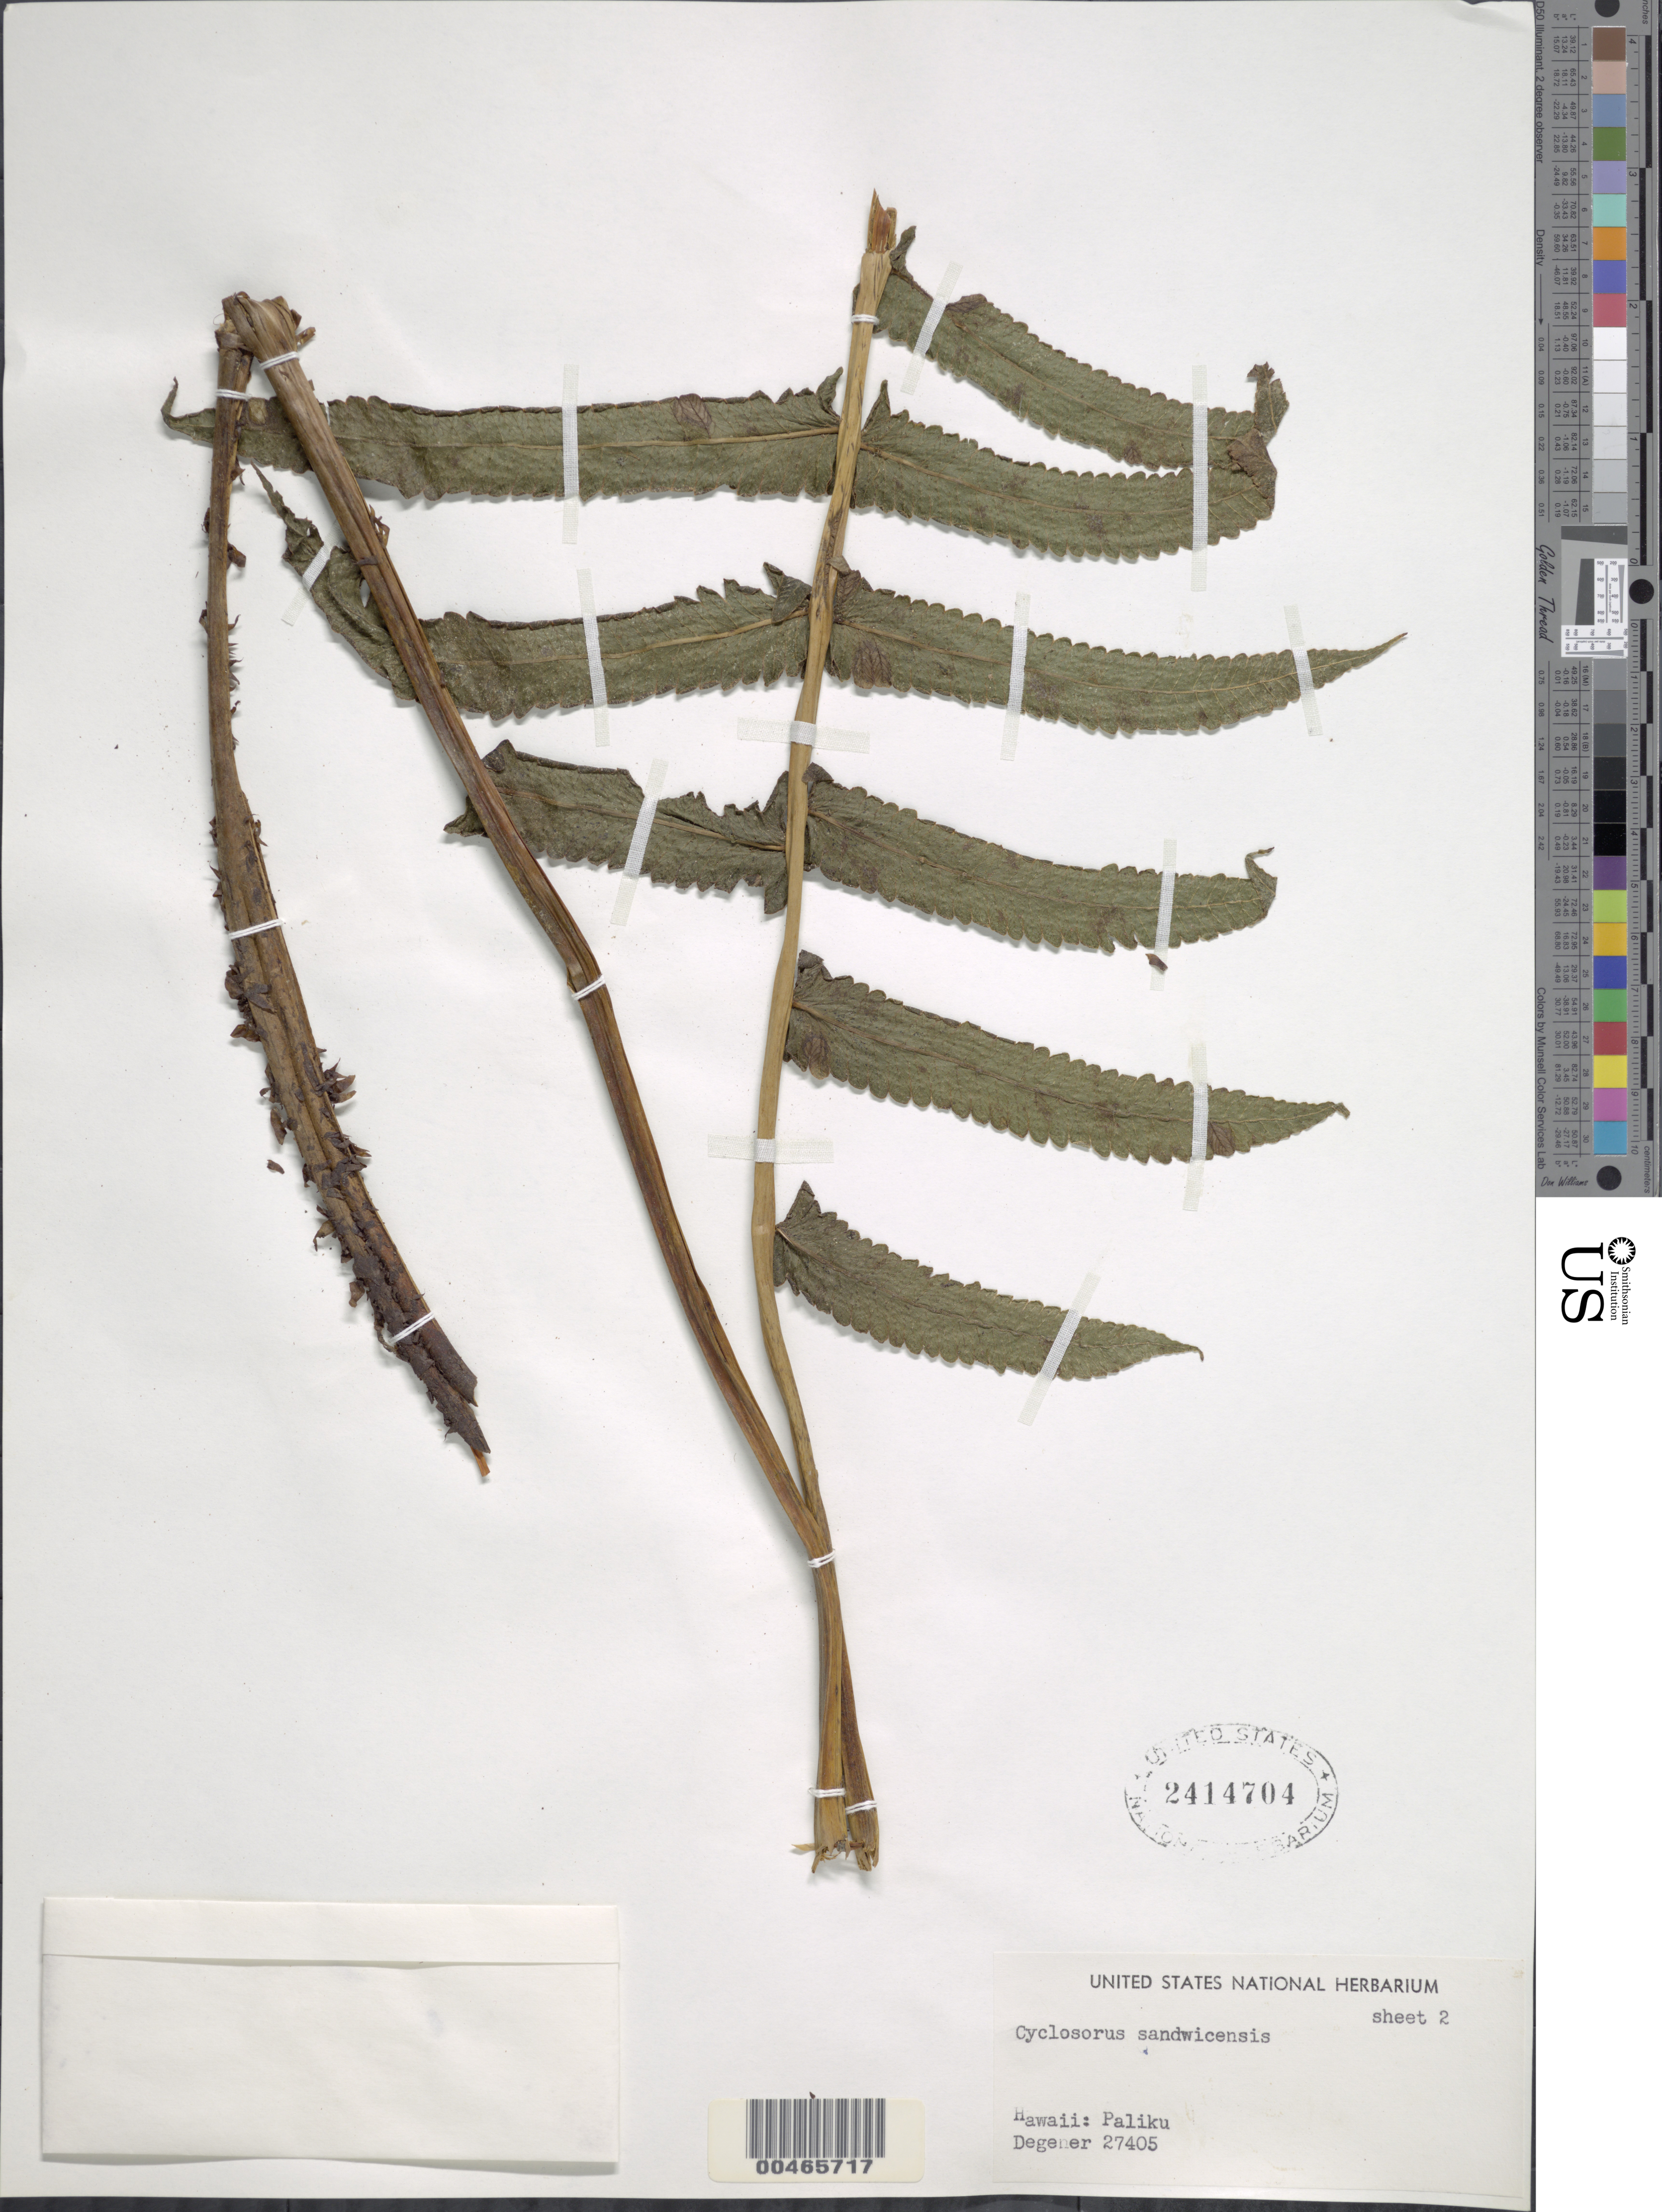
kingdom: Plantae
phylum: Tracheophyta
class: Polypodiopsida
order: Polypodiales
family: Thelypteridaceae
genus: Cyclosorus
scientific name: Cyclosorus sandwicensis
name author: Copel.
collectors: O. Degener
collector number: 27405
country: United States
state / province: Hawaii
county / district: Honolulu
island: Oahu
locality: Paliku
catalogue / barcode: US 2414704